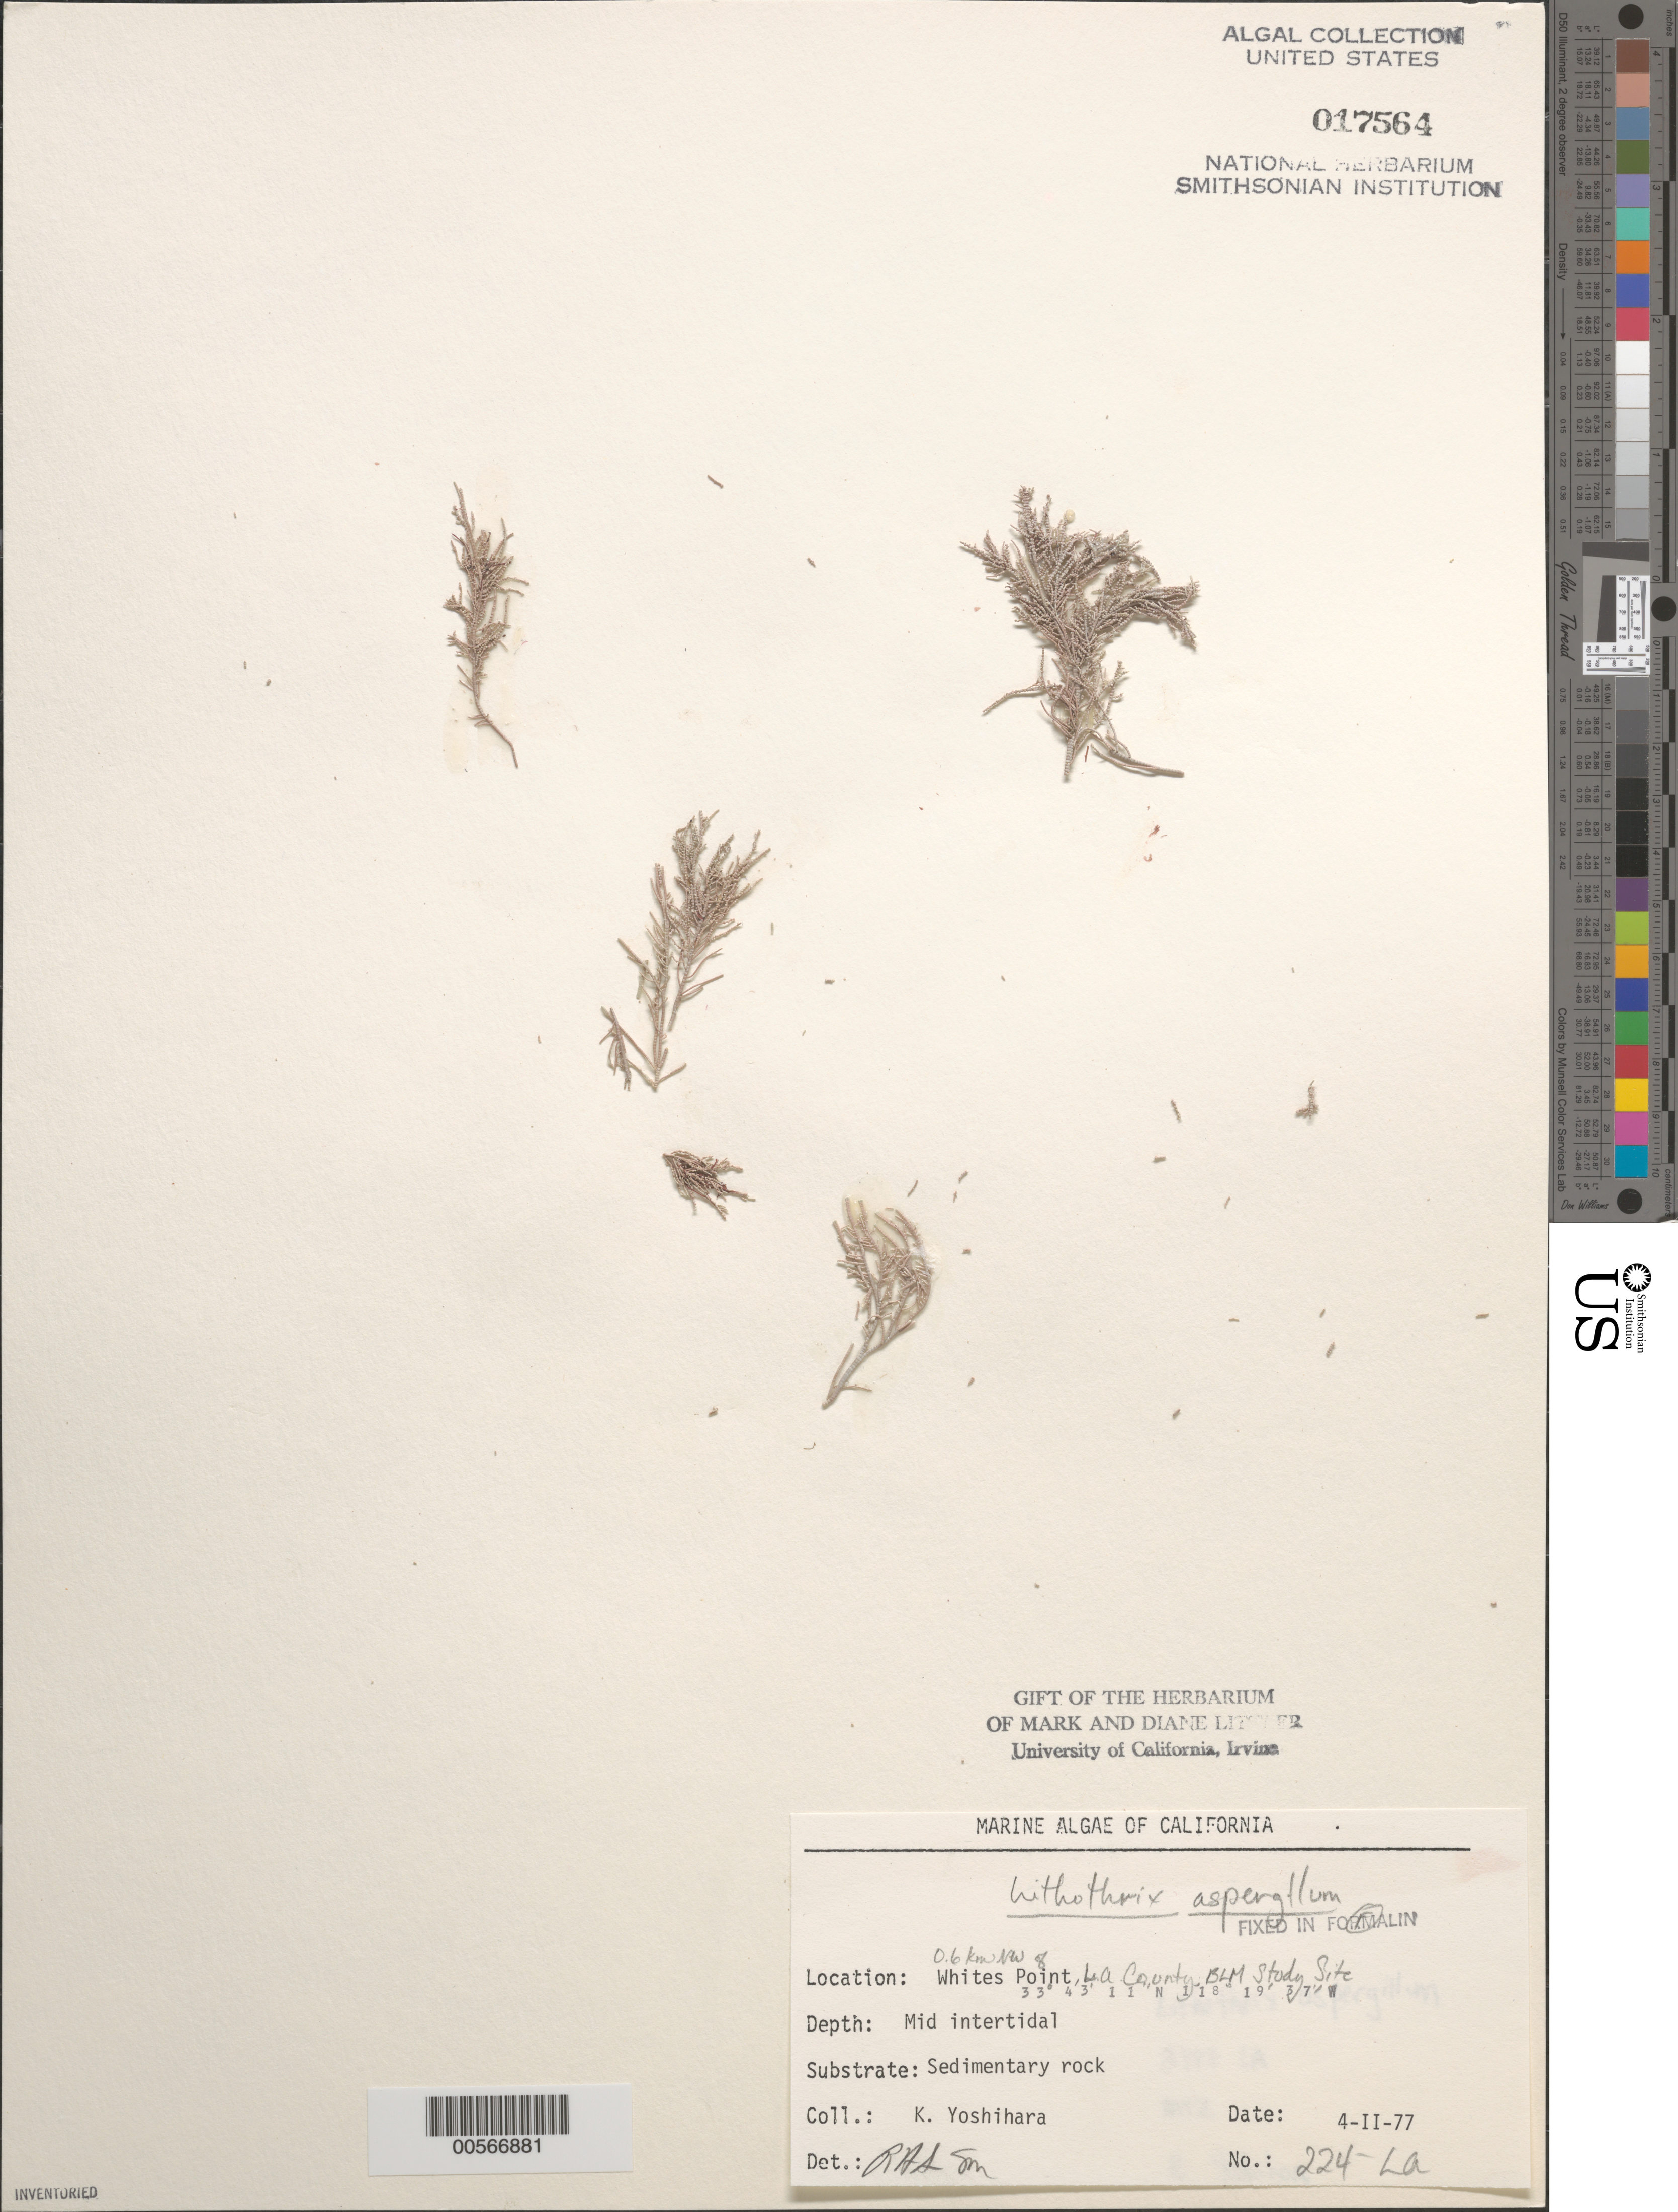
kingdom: Plantae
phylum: Rhodophyta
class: Florideophyceae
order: Corallinales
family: Lithophyllaceae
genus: Lithothrix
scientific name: Lithothrix aspergillum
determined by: Sims, Robert H.; Murray, S. N.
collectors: K. Yoshihara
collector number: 224-la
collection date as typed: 04 Feb 1977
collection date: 1977-02-04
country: United States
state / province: California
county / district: Los Angeles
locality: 0.6 km northwest of Whites Point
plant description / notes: BLM-SOCALBIGHT Rocky Intertidal Survey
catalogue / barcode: US 17564